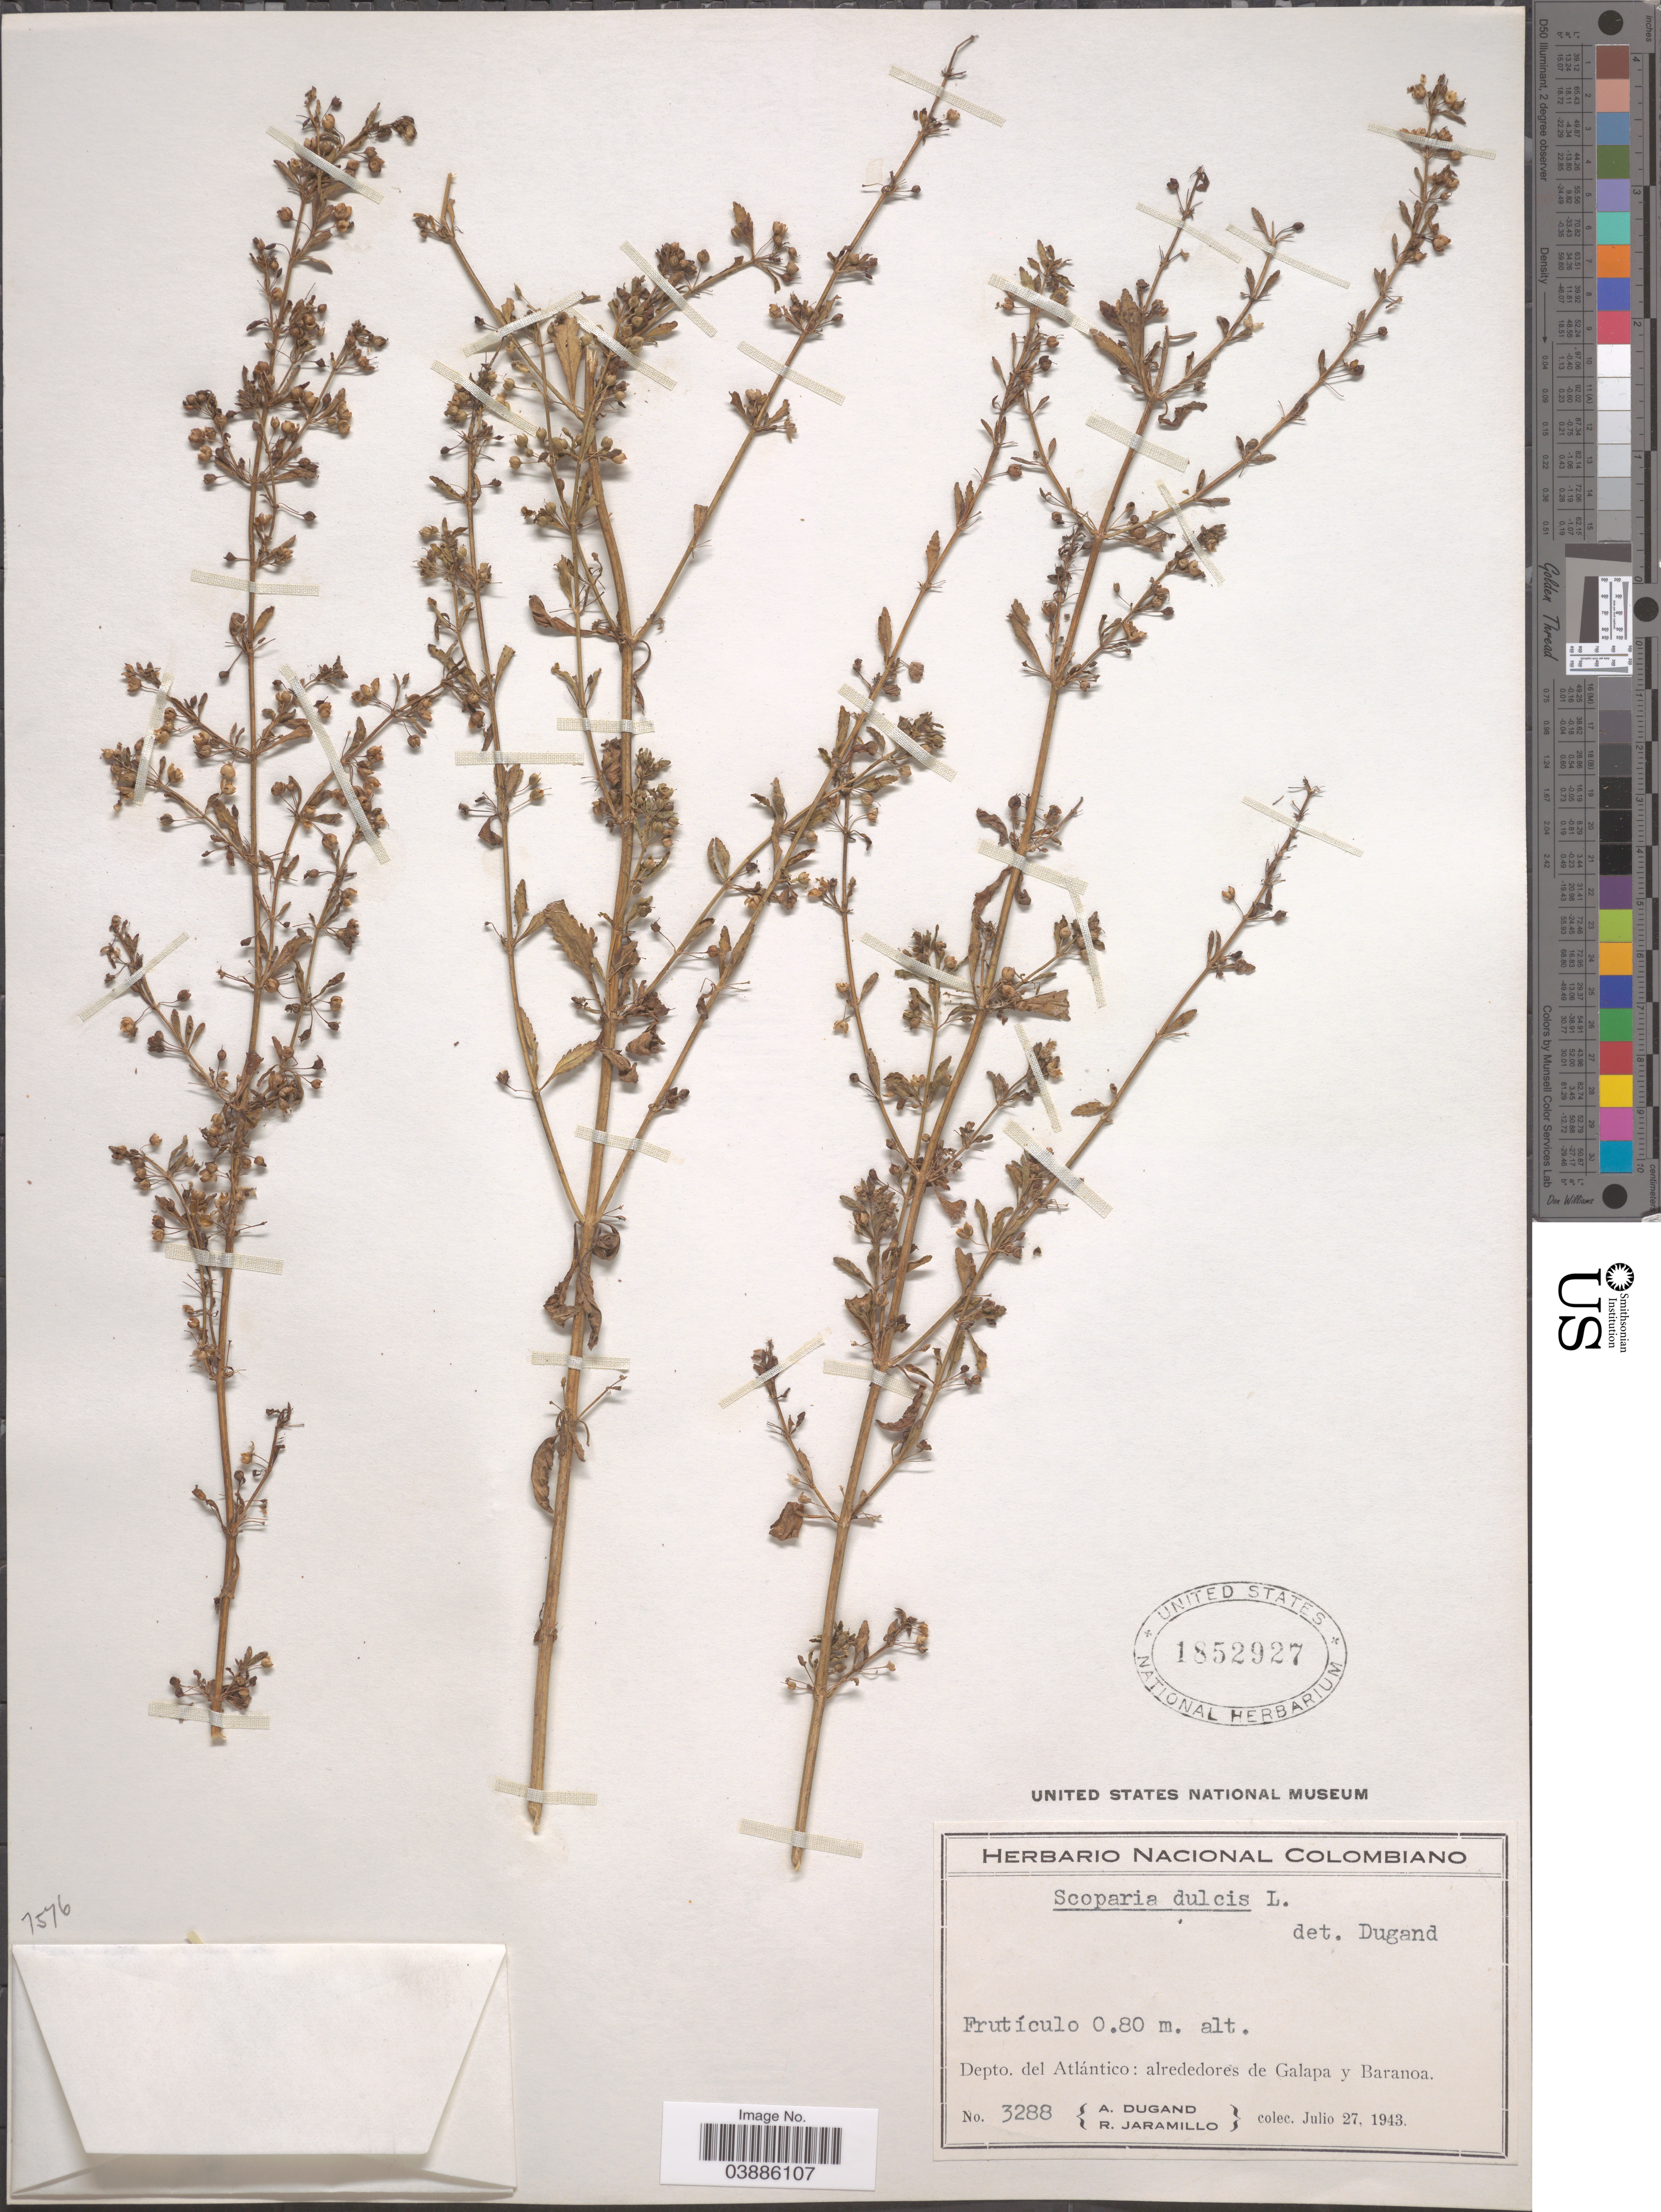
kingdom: Plantae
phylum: Tracheophyta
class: Magnoliopsida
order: Lamiales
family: Plantaginaceae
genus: Scoparia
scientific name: Scoparia dulcis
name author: L.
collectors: A. Dugand & R. Jaramillo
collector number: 3288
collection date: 1943-07-27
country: Colombia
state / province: Atlántico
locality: Depto. del Atlántico: alrededores de Galapa y Baranoa.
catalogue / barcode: US 1852927